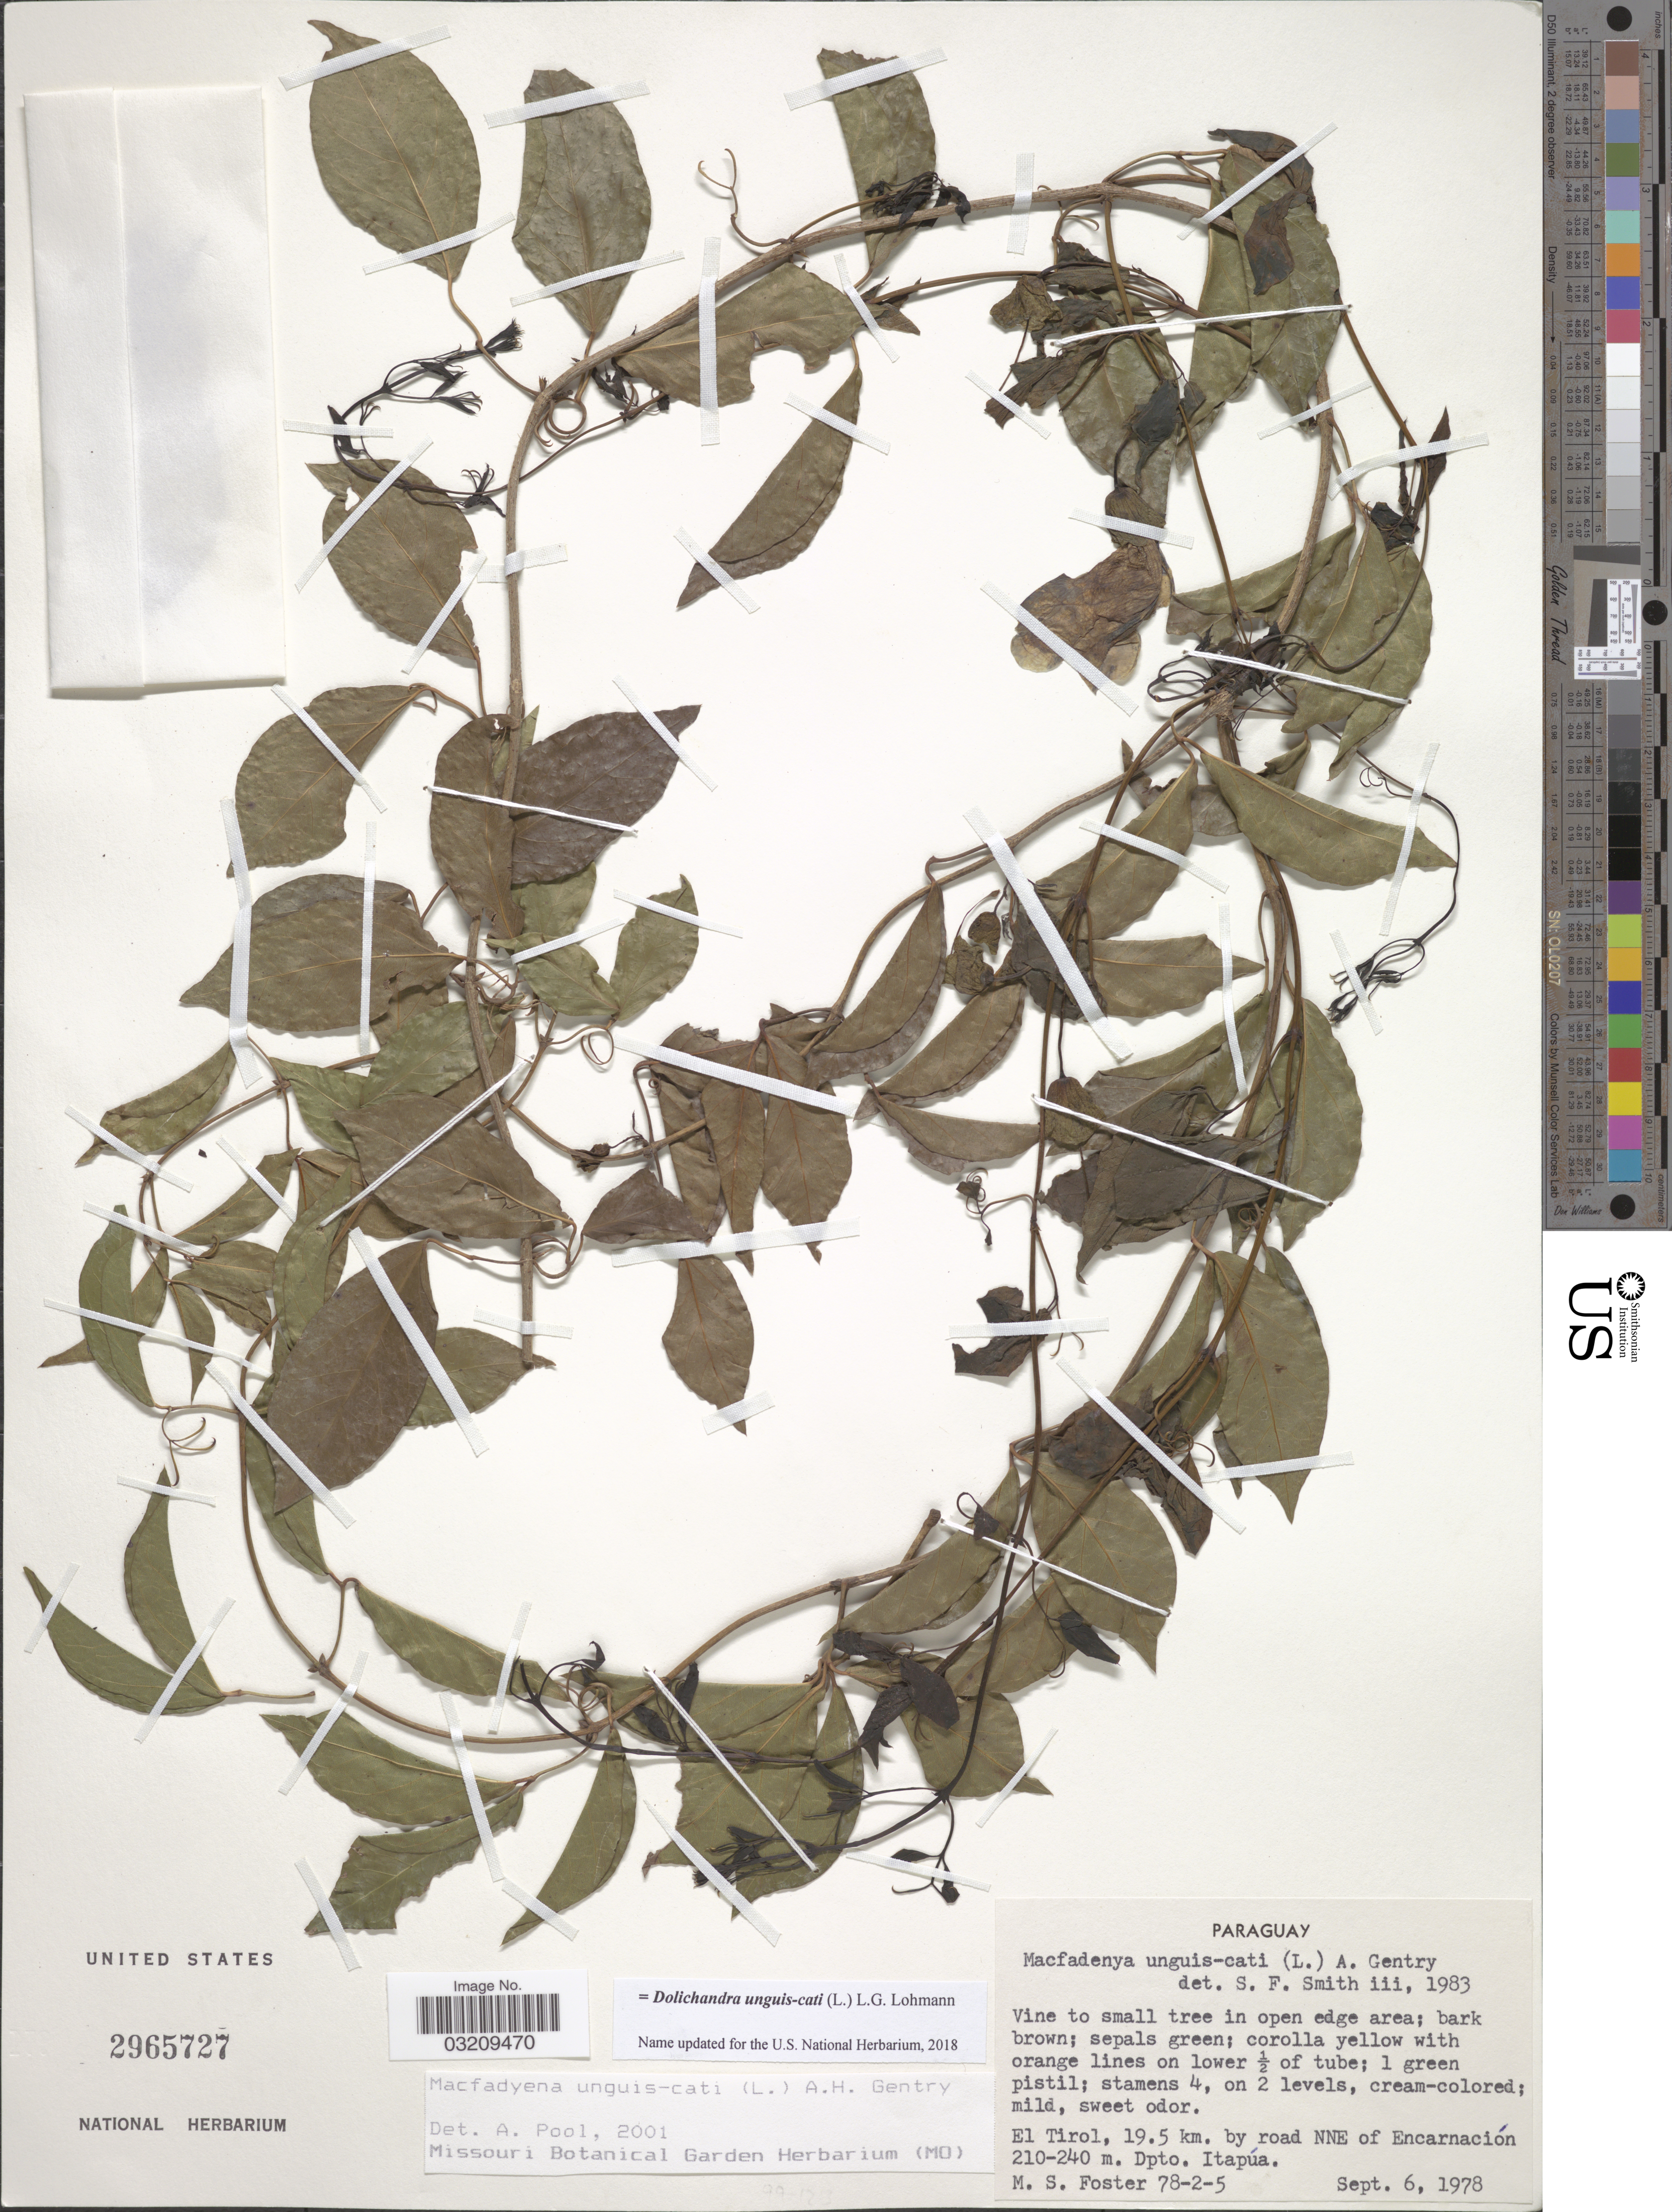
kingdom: Plantae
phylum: Tracheophyta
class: Magnoliopsida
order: Lamiales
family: Bignoniaceae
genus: Dolichandra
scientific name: Dolichandra unguis-cati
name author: (L.) L.G. Lohmann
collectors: M. Foster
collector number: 78-2-5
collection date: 1978-09-06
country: Paraguay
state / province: Itapua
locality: El Tirol, 19.5 km. by road NNE of Encarnación. Dpto. Itapúa.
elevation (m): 210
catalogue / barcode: US 2965727